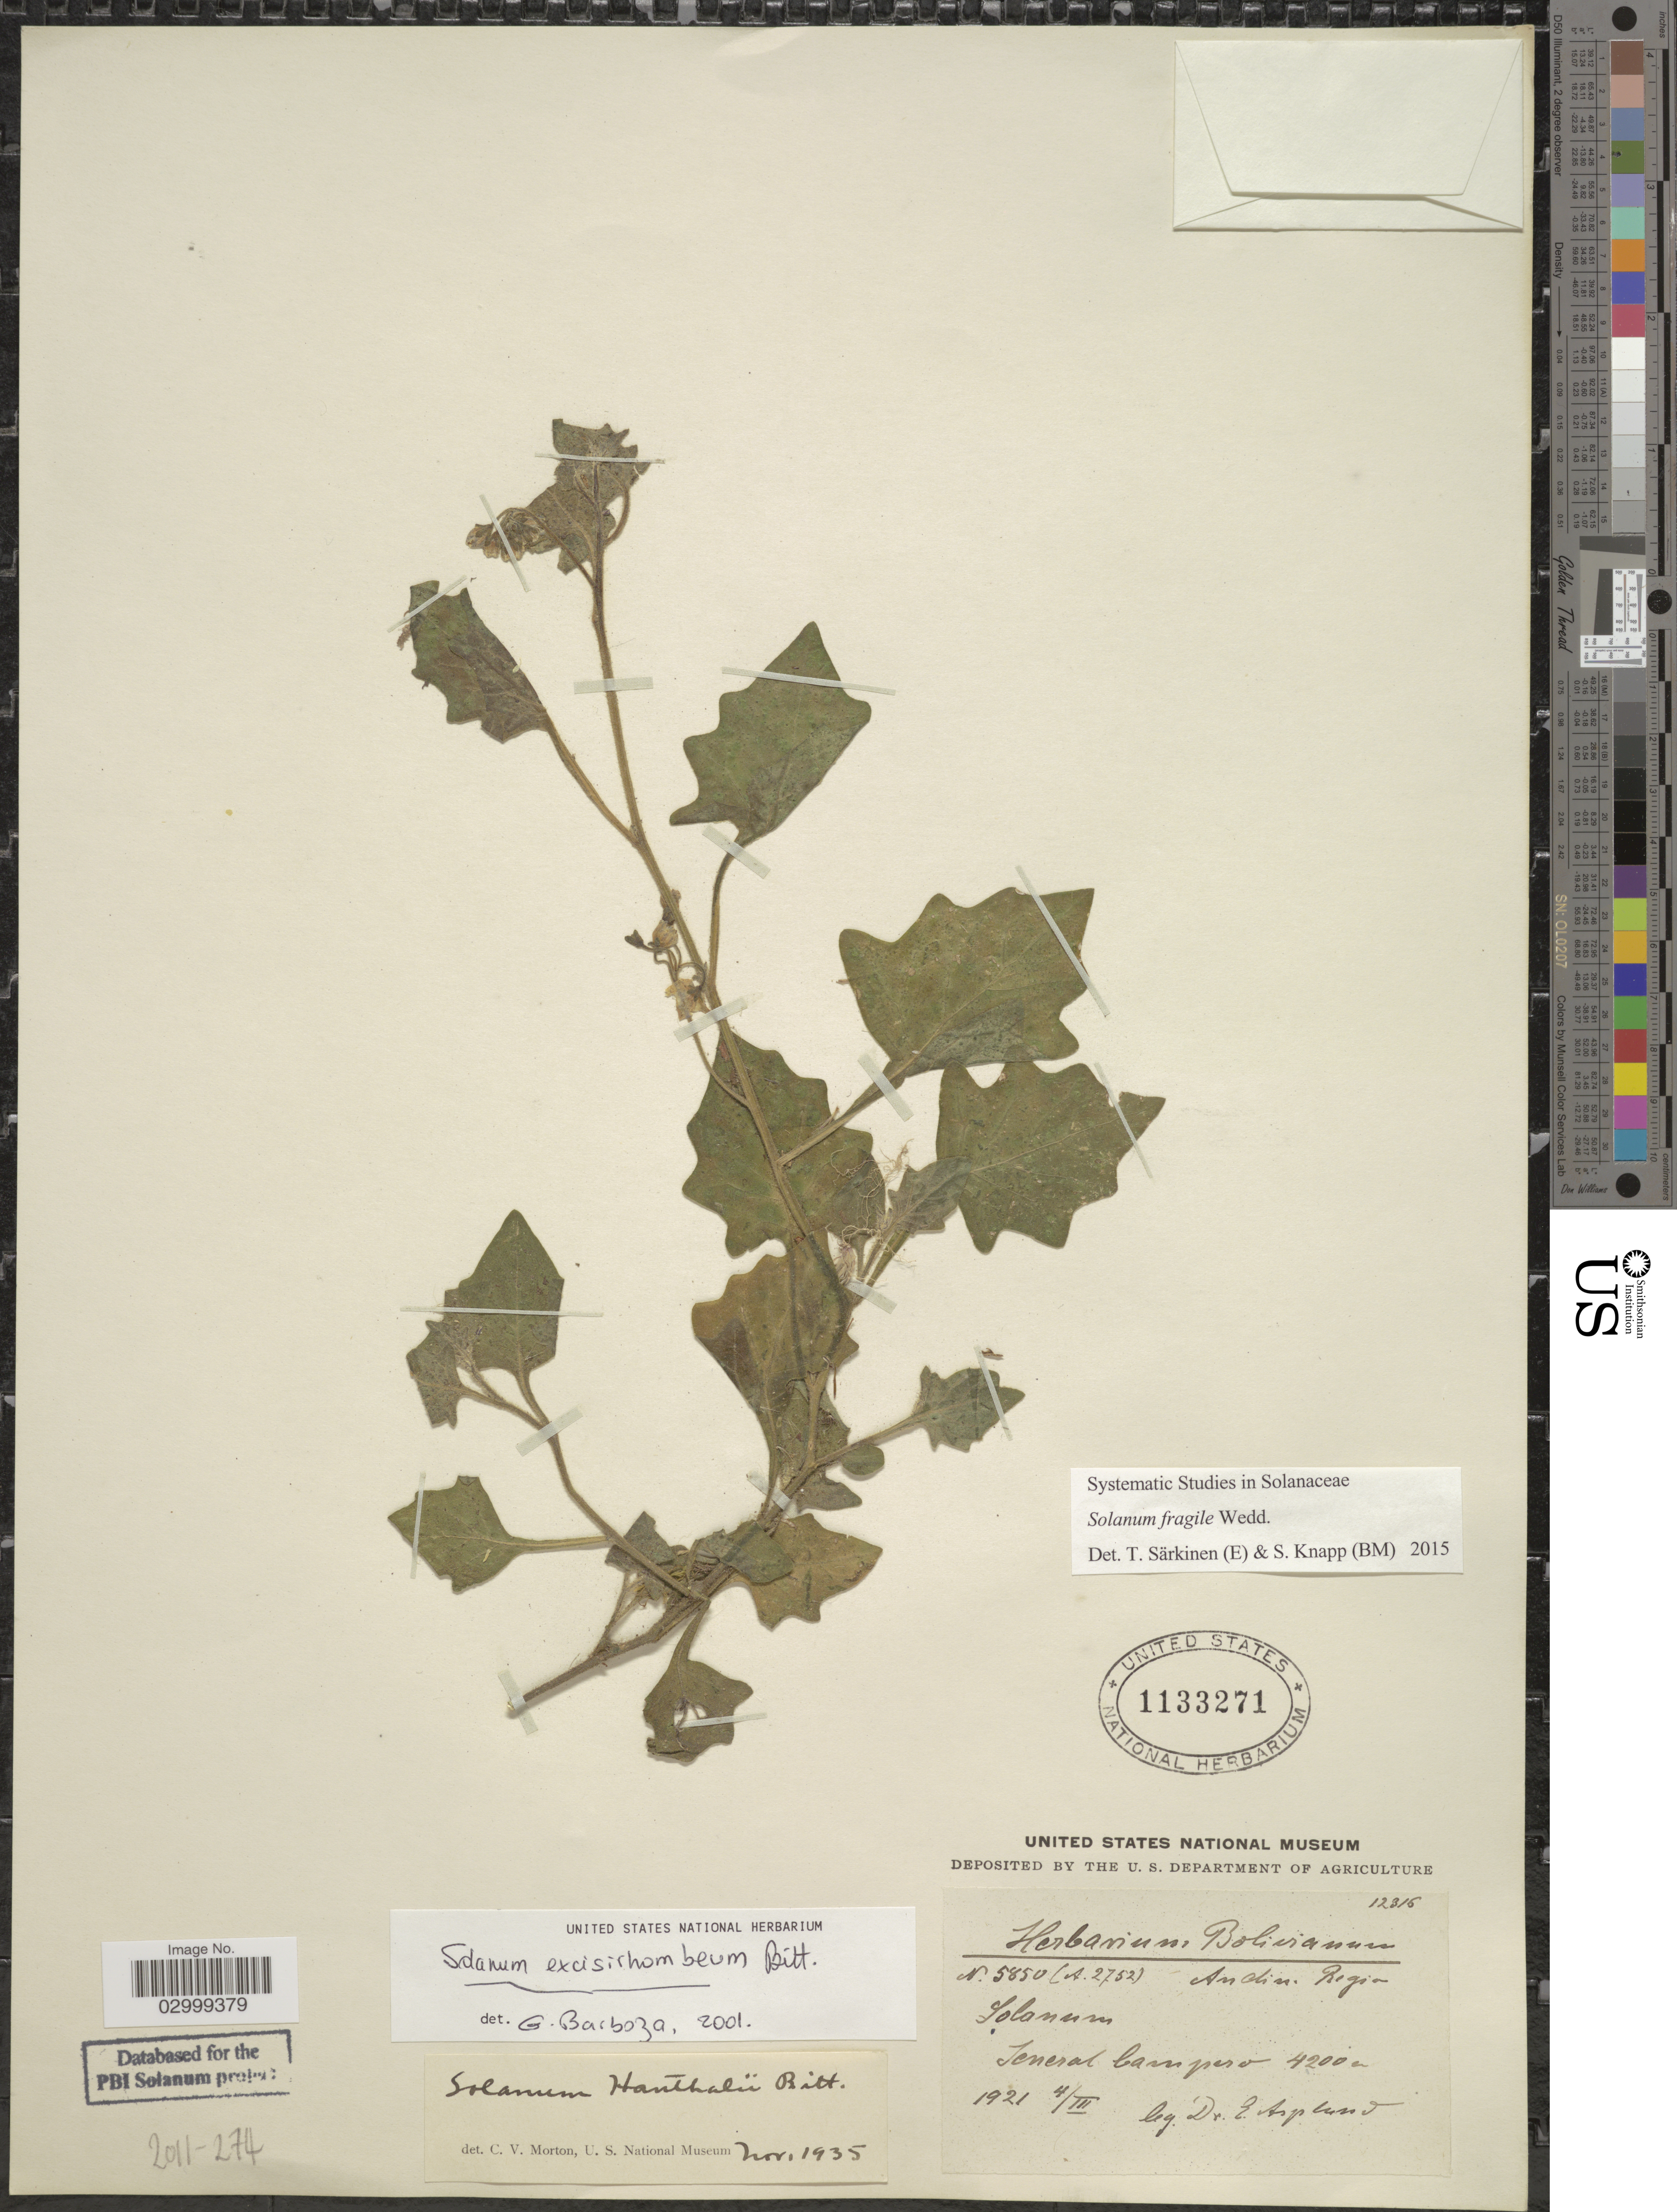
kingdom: Plantae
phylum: Tracheophyta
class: Magnoliopsida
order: Solanales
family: Solanaceae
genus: Solanum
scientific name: Solanum fragile C. Wright ex Griseb., nom. illeg.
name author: C. Wright ex Griseb.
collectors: E. Asplund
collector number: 12316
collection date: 1921-03-04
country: Bolivia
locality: General Campero.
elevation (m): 4200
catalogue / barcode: US 1133271